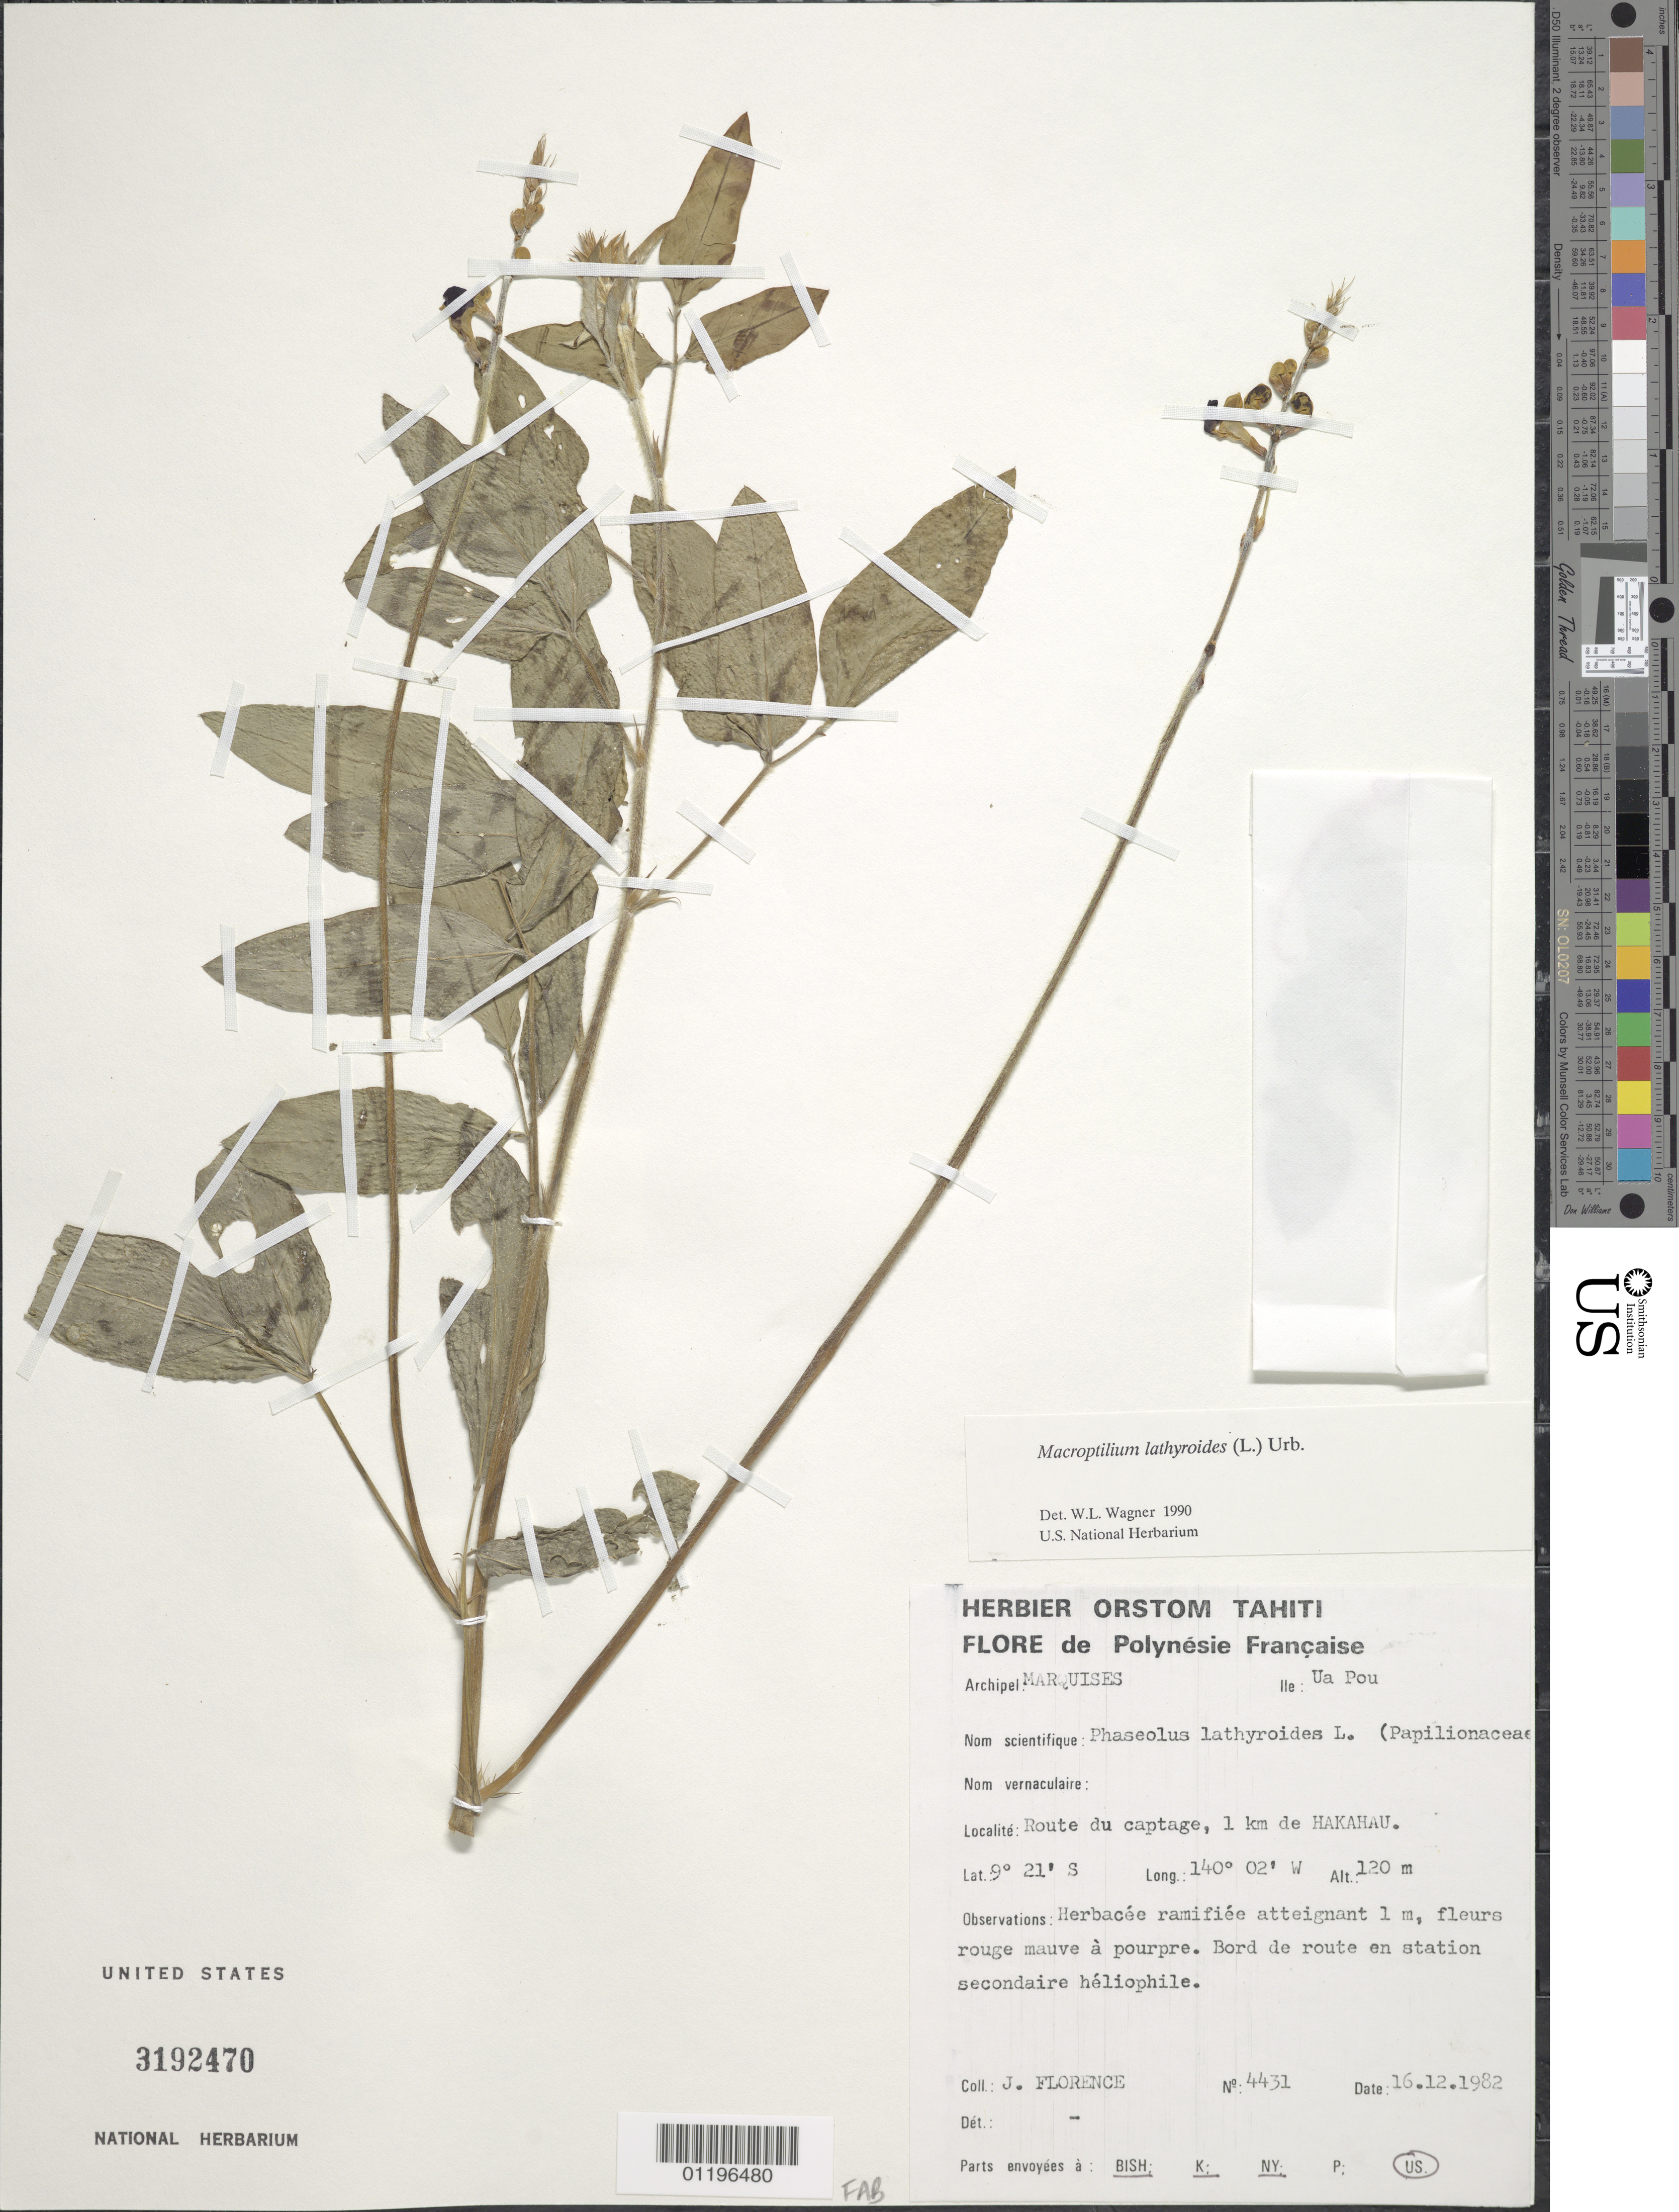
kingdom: Plantae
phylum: Tracheophyta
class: Magnoliopsida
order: Fabales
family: Fabaceae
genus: Macroptilium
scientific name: Macroptilium lathyroides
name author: (L.) Urb.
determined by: Wagner, W. L., (BOT), Smithsonian Institution - National Museum of Natural History (UNITED STATES)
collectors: J. Florence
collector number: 4431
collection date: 1982-12-16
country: French Polynesia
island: Ua Pou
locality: Route du captage, 1 km de Hakahau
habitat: Bord de route en station secondaire héliophile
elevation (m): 120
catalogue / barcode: US 3192470